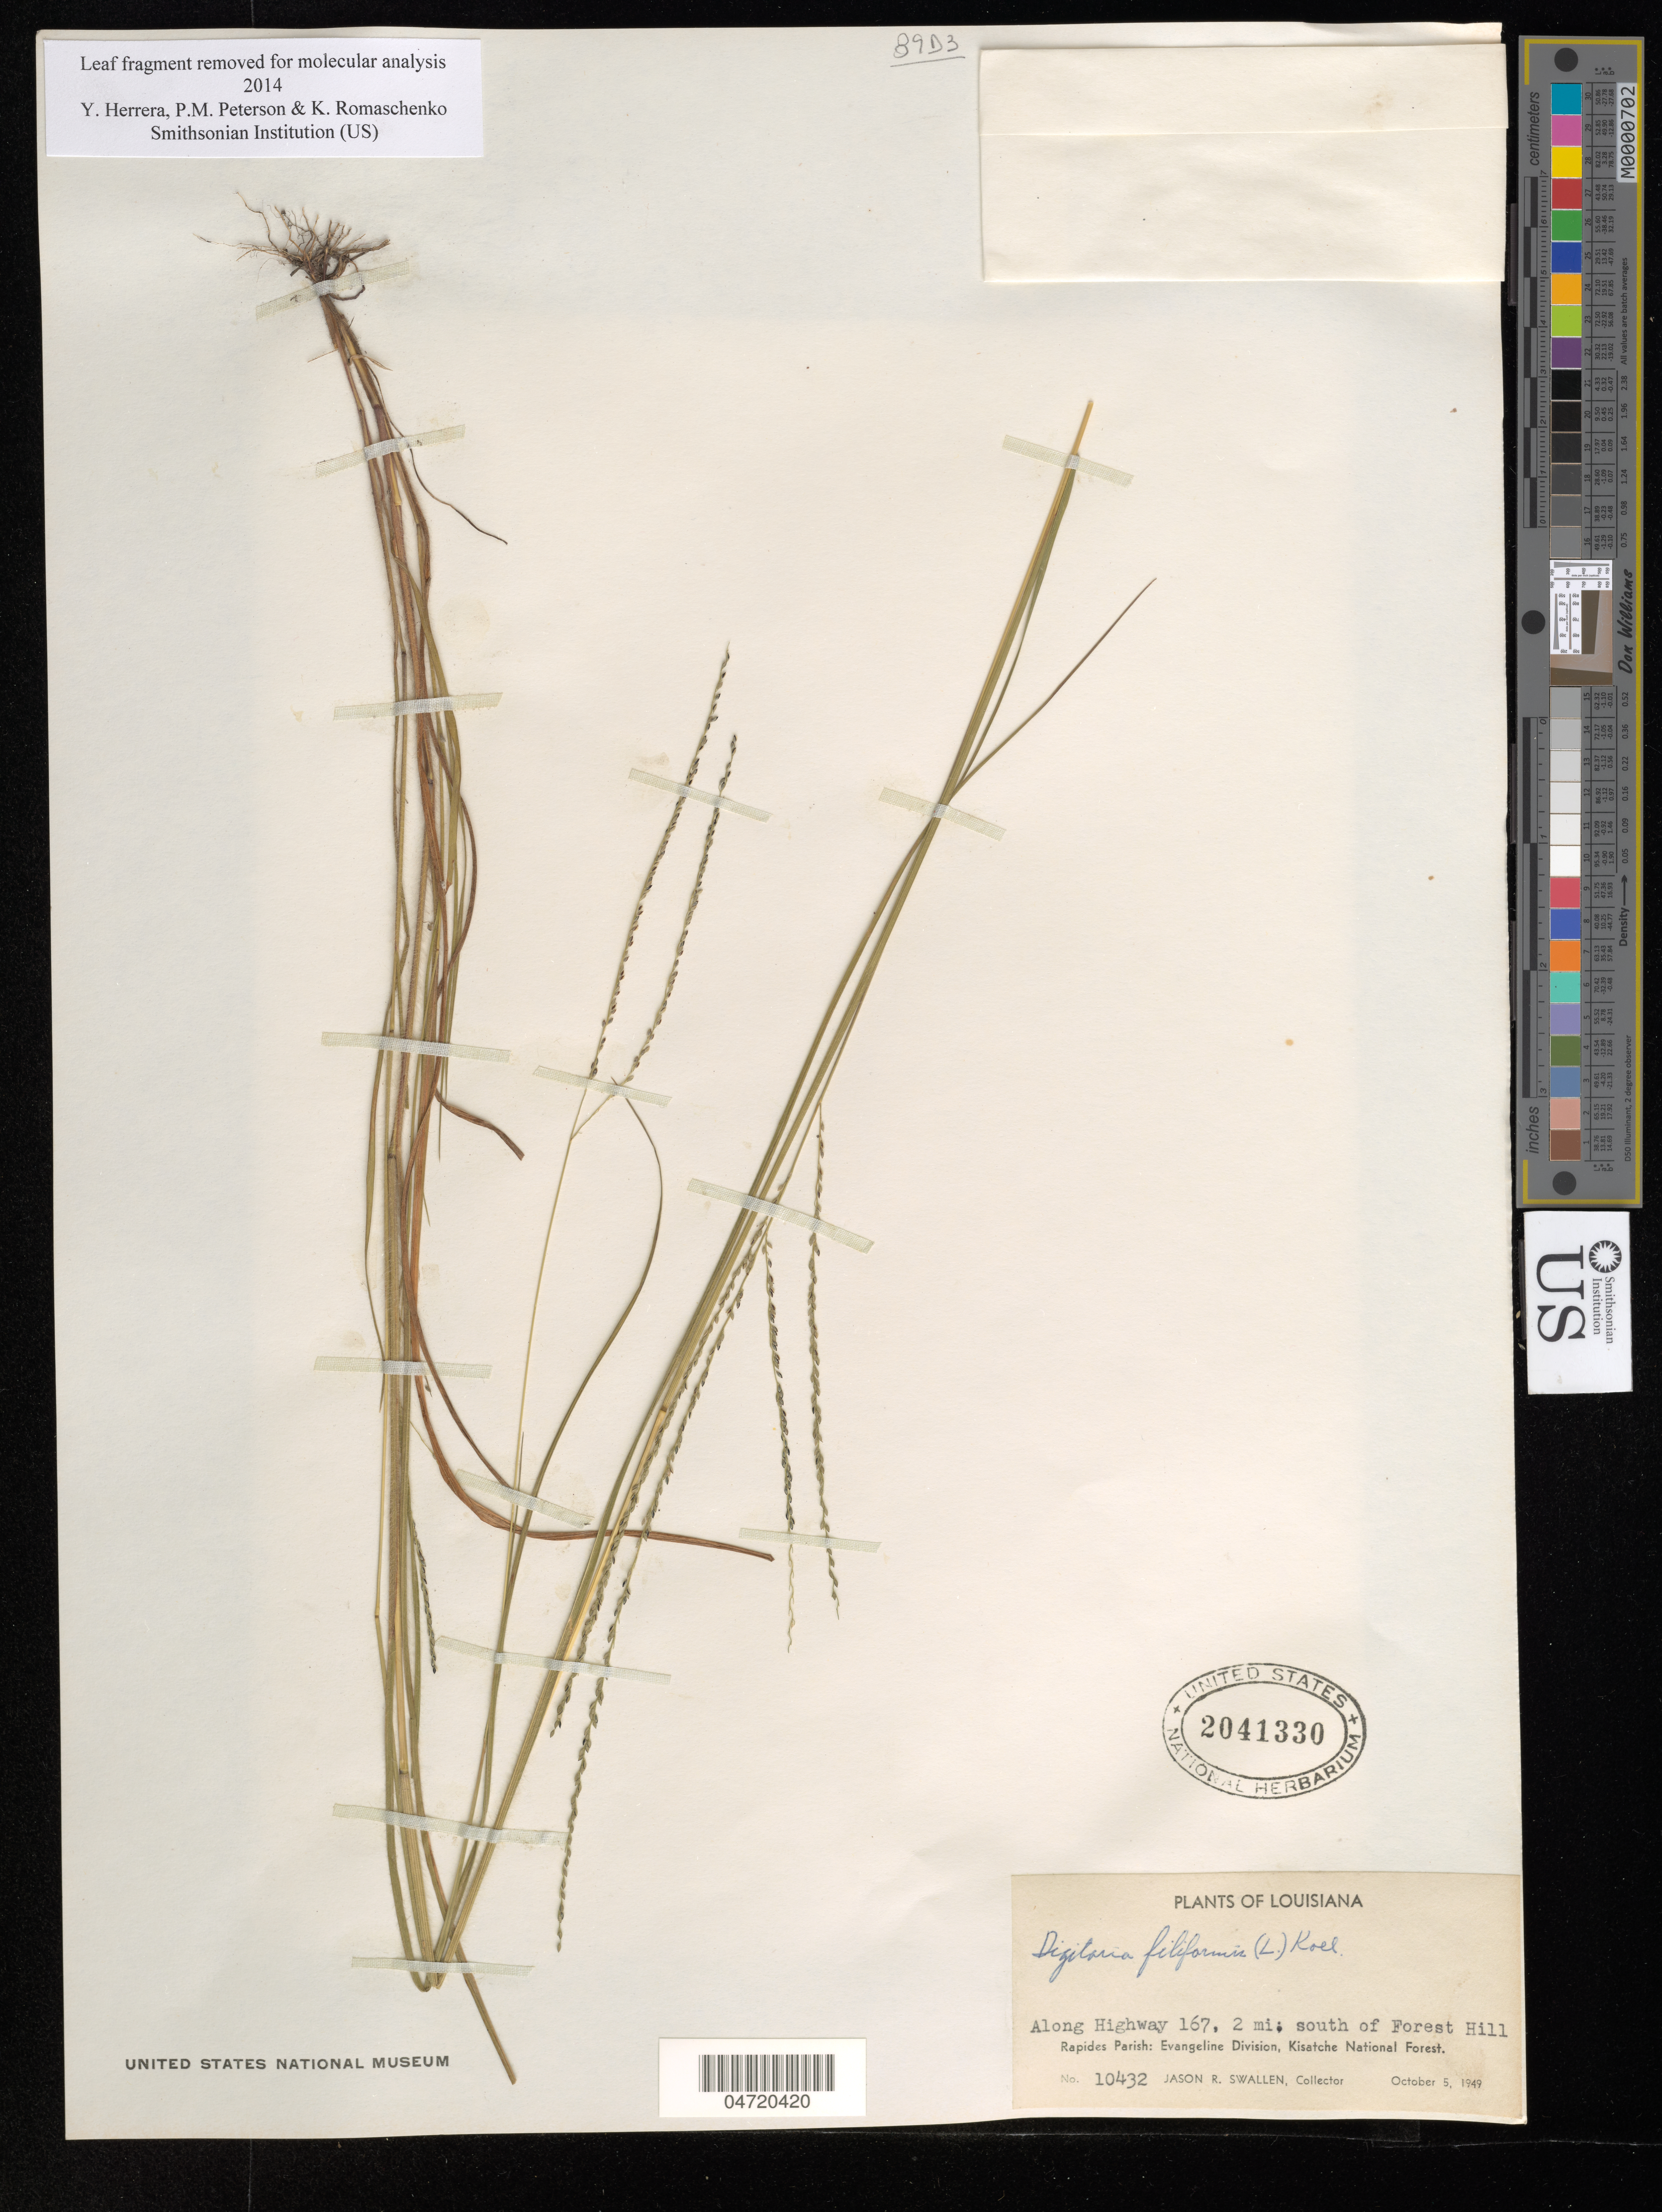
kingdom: Plantae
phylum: Tracheophyta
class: Liliopsida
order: Poales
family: Poaceae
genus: Digitaria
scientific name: Digitaria filiformis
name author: (L.) Koeler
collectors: J. R. Swallen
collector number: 10432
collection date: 1949-10-05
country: United States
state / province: Louisiana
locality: Along Highway 167, 2 mi. south of Forest Hill. Rapides Parish: Evangeline Division: Kisatche National Forest.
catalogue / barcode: US 2041330